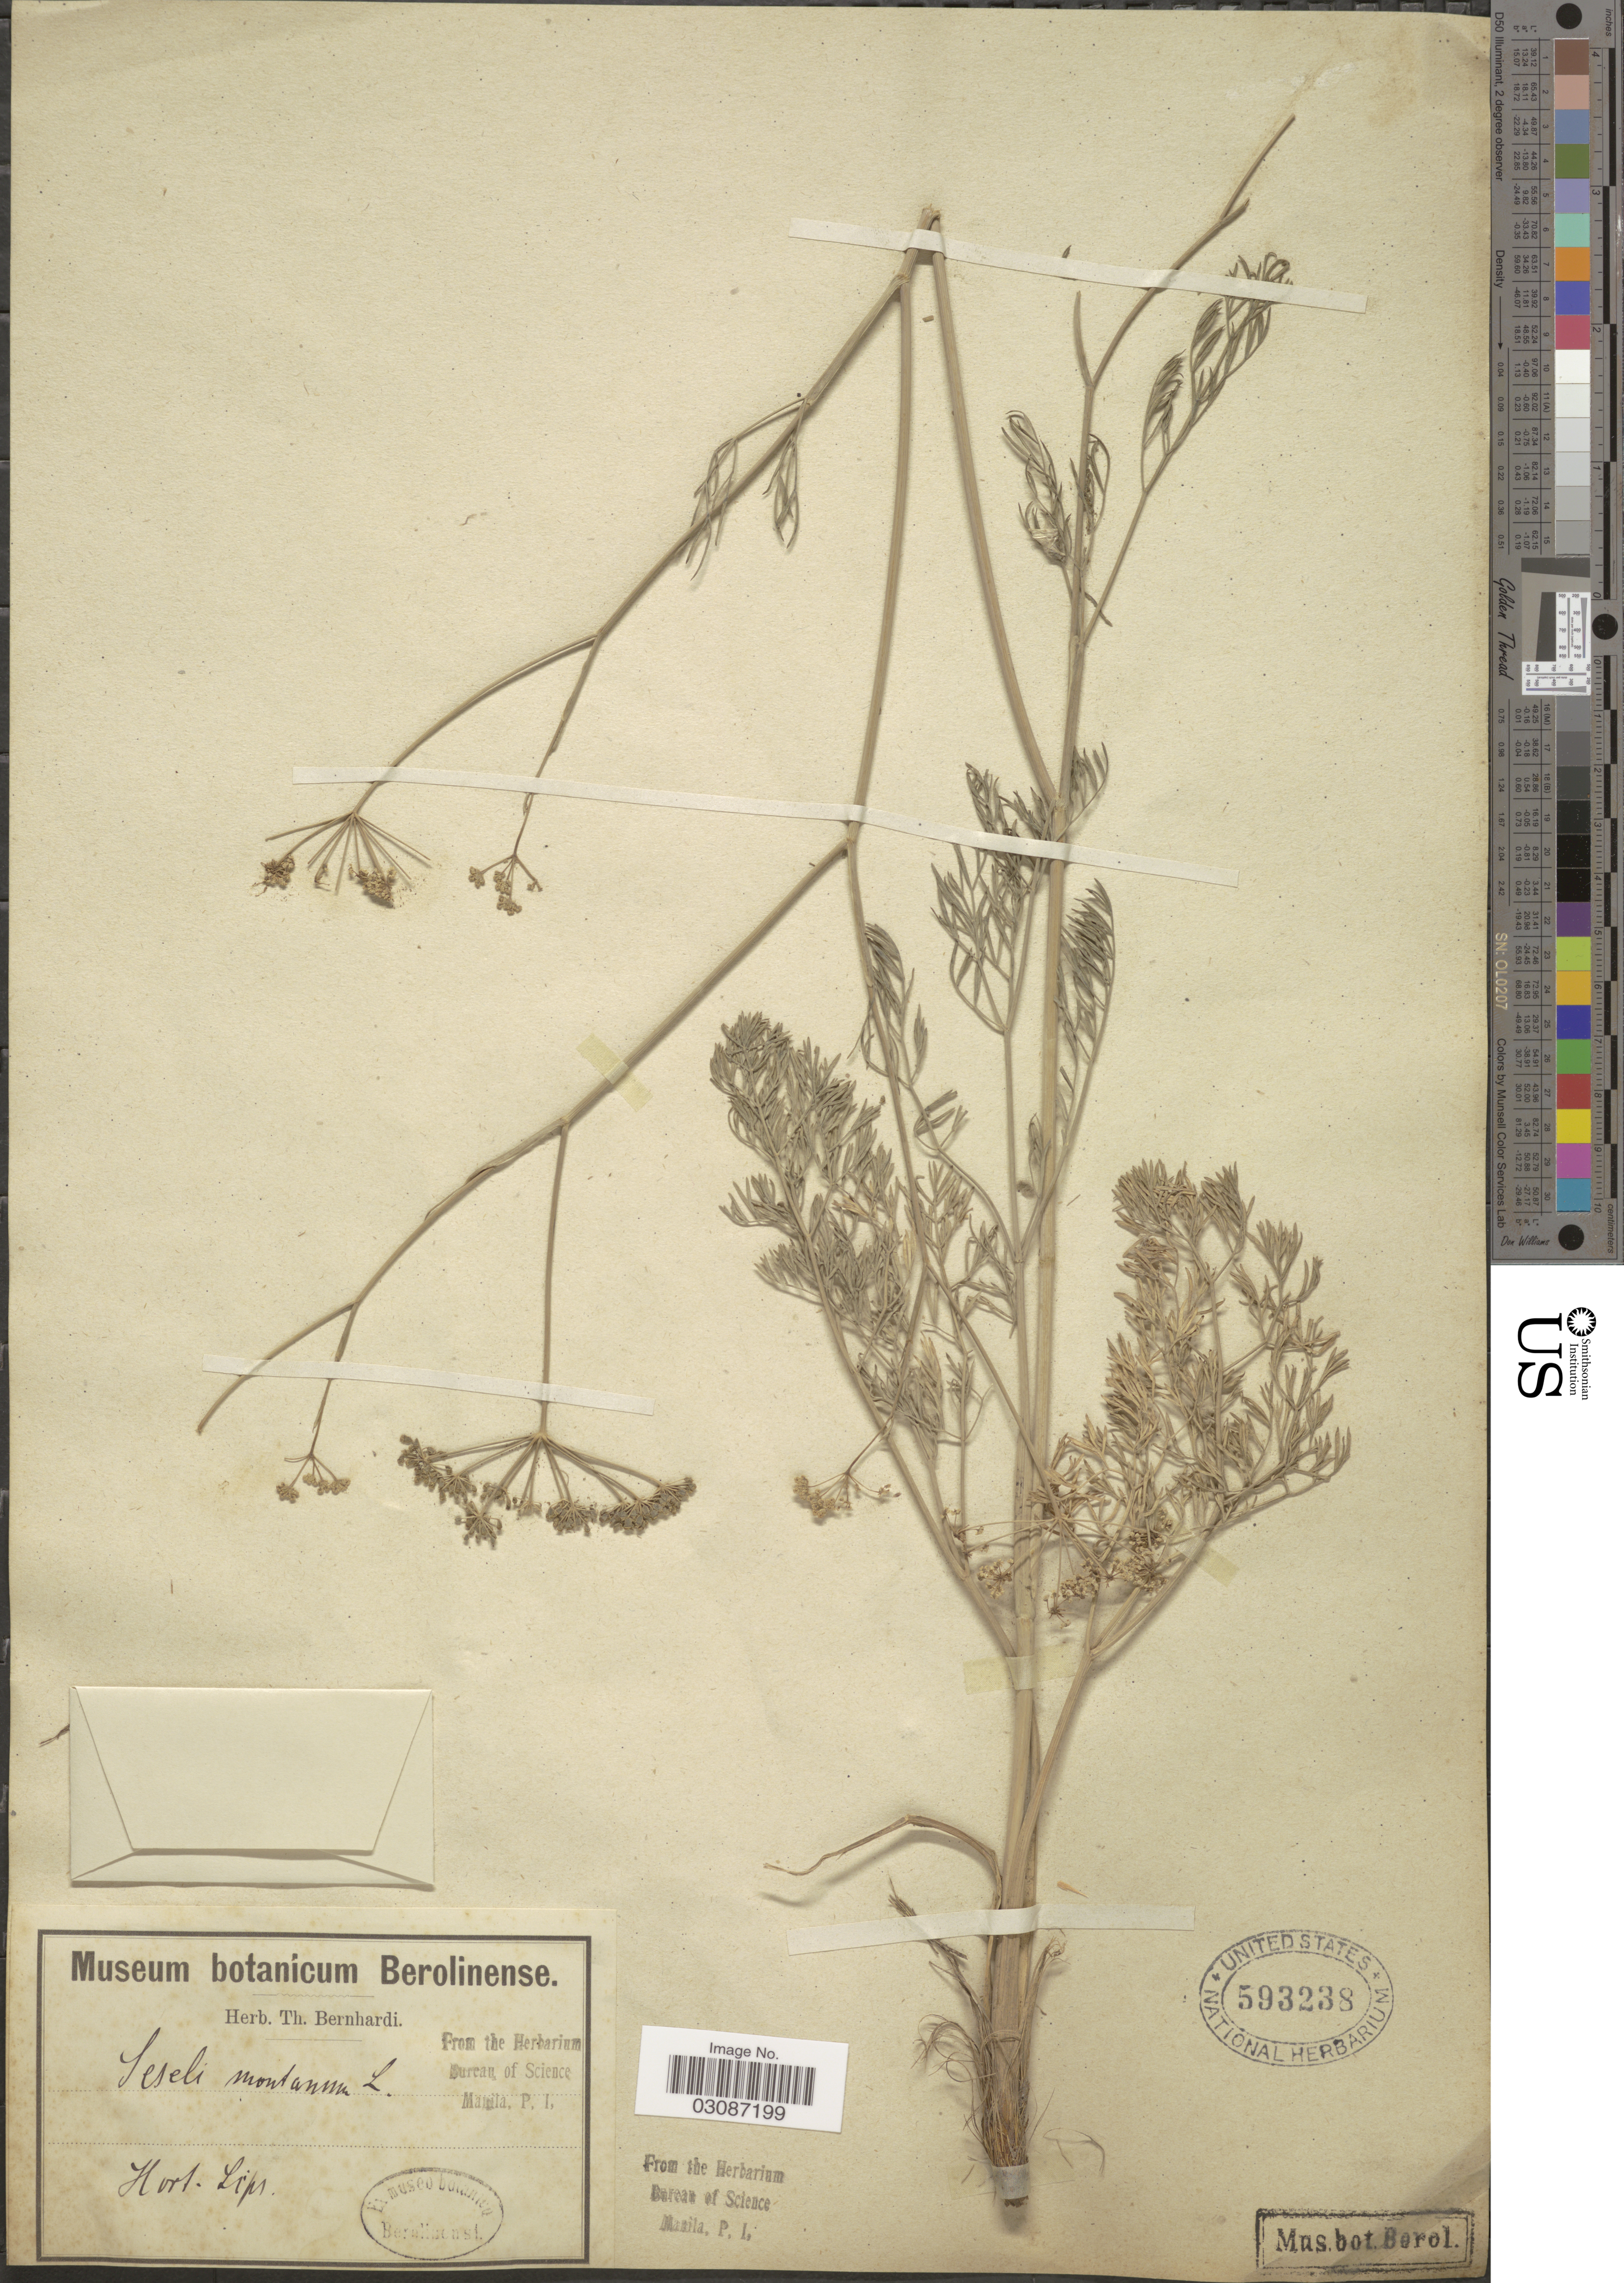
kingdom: Plantae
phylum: Tracheophyta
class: Magnoliopsida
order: Apiales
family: Apiaceae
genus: Seseli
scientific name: Seseli sp.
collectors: Hort Lips.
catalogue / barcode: US 593238